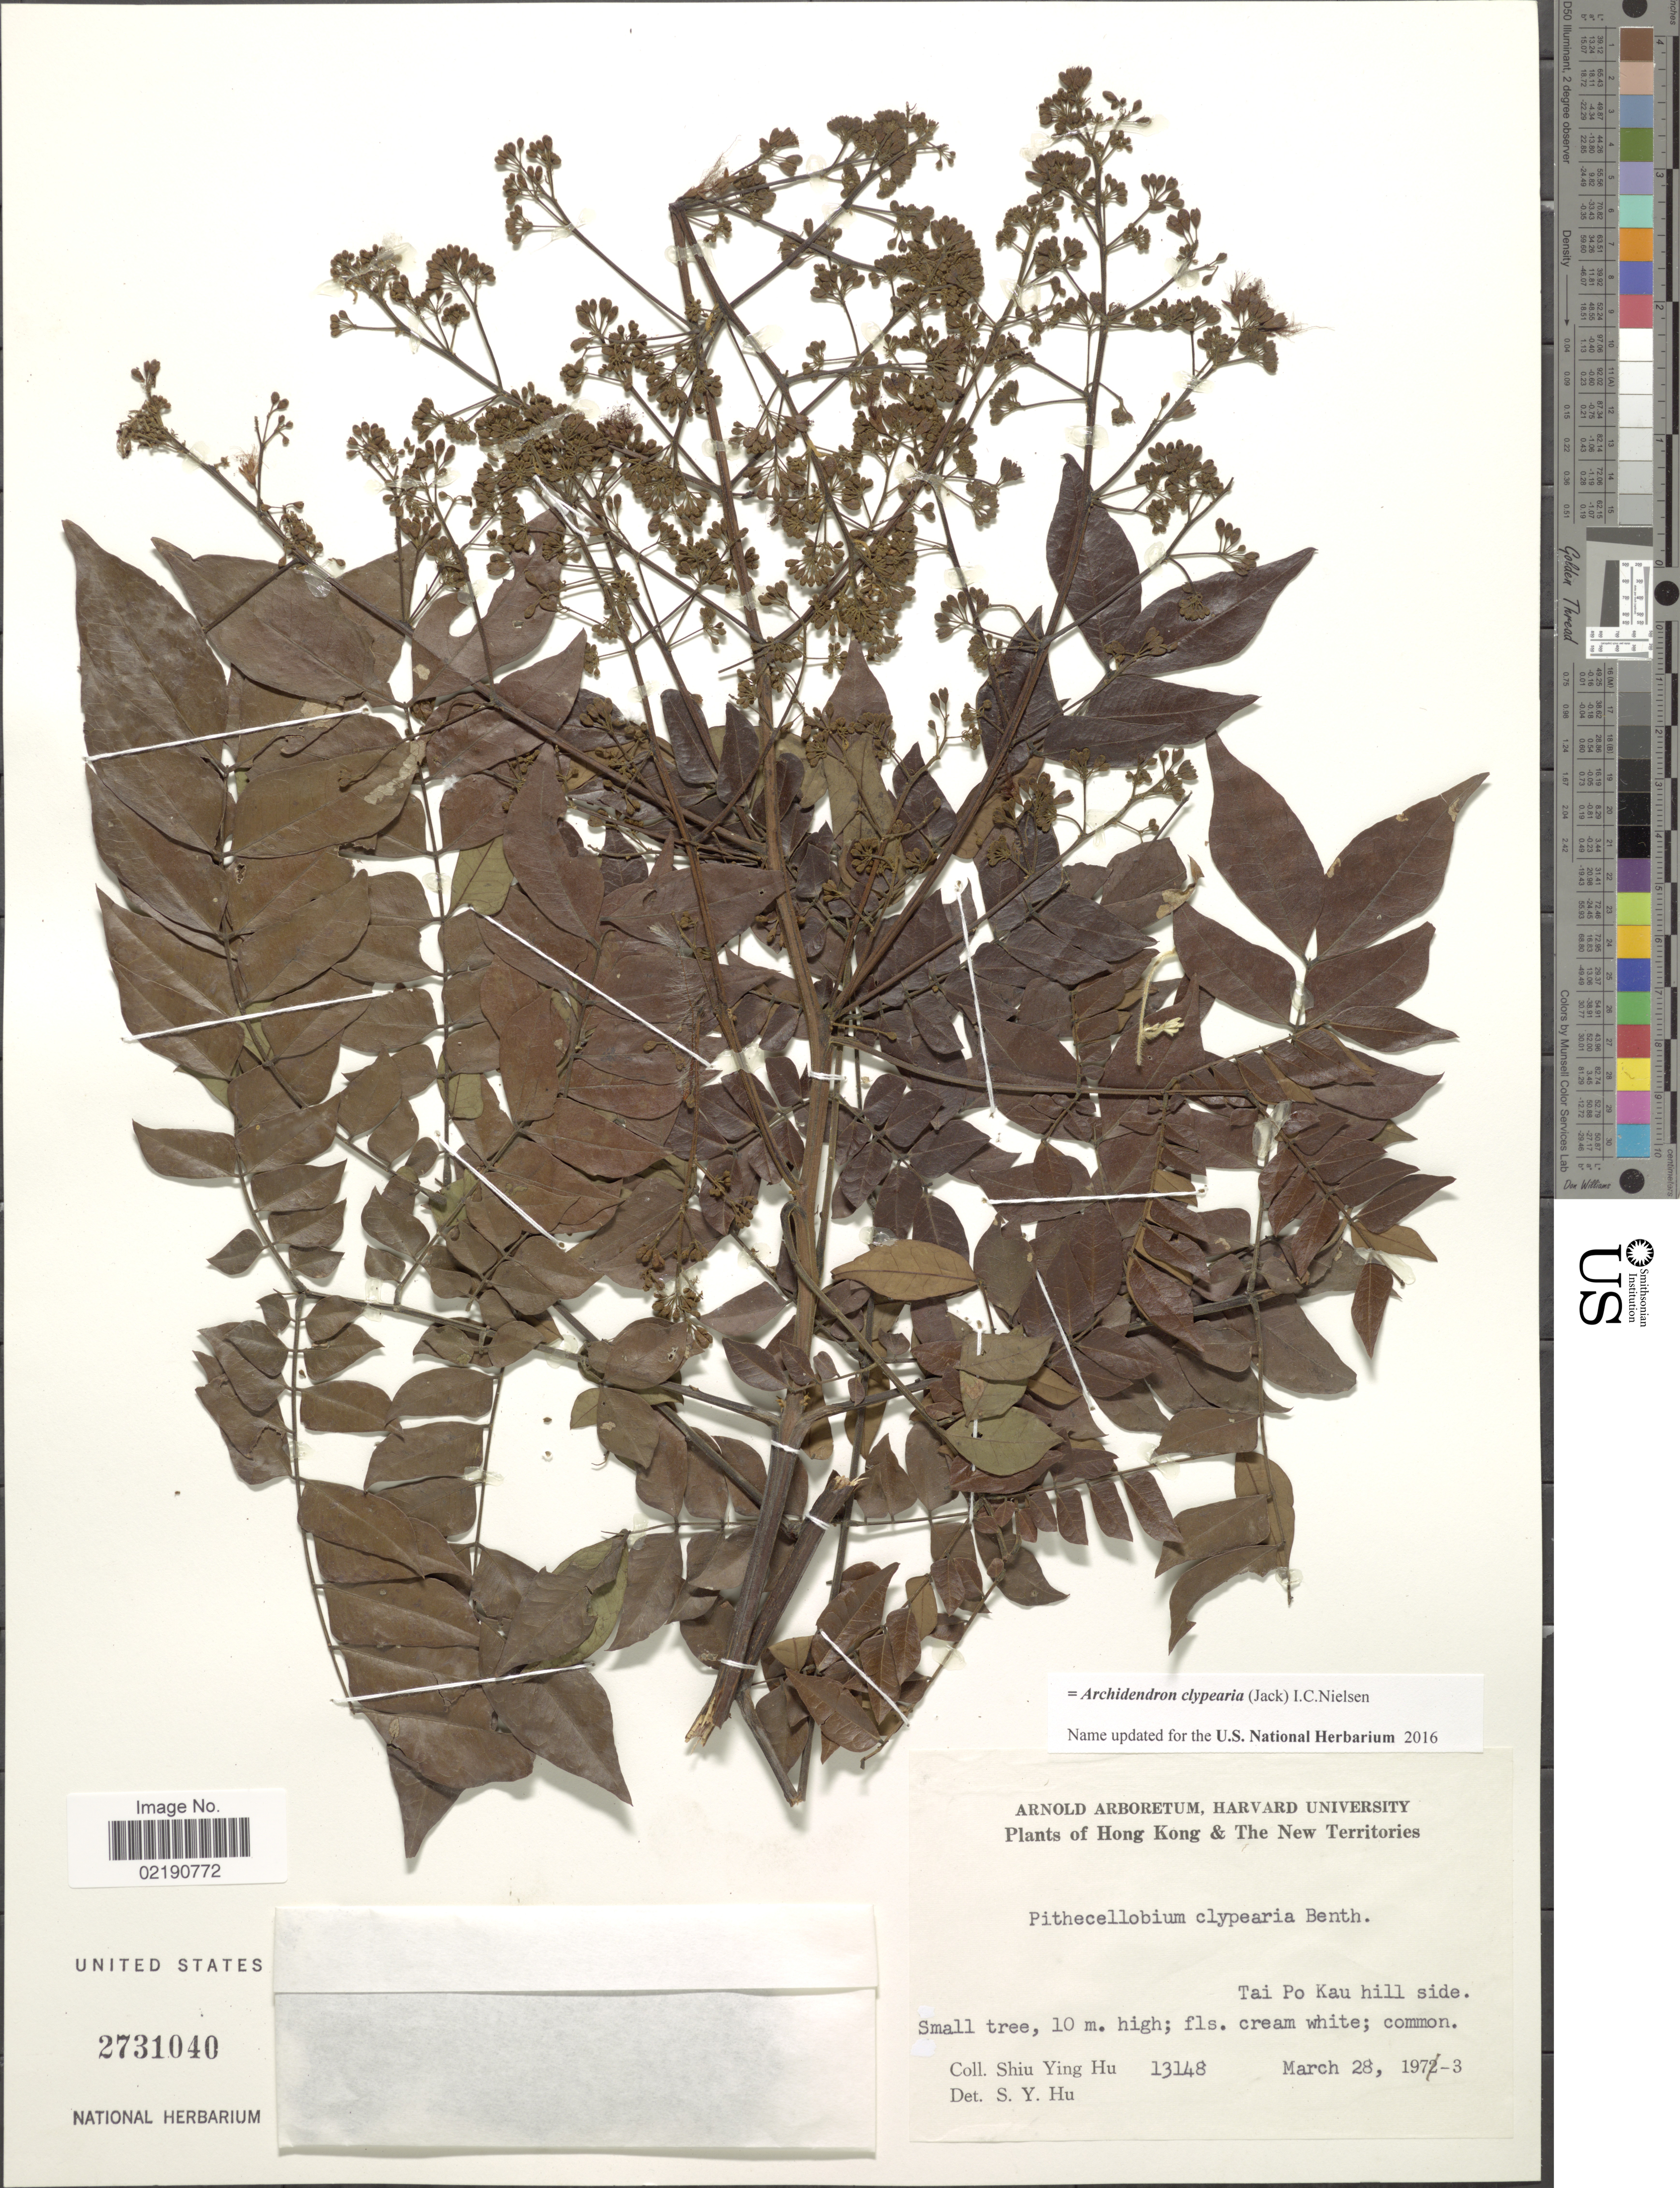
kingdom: Plantae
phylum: Tracheophyta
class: Magnoliopsida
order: Fabales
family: Fabaceae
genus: Archidendron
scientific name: Archidendron clypearia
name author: (Jack) I.C. Nielsen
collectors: S. Y. Hu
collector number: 13148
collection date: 1973-03-28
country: China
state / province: Hong Kong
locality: The New Territories, Tai Po Kau hill side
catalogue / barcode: US 2731040